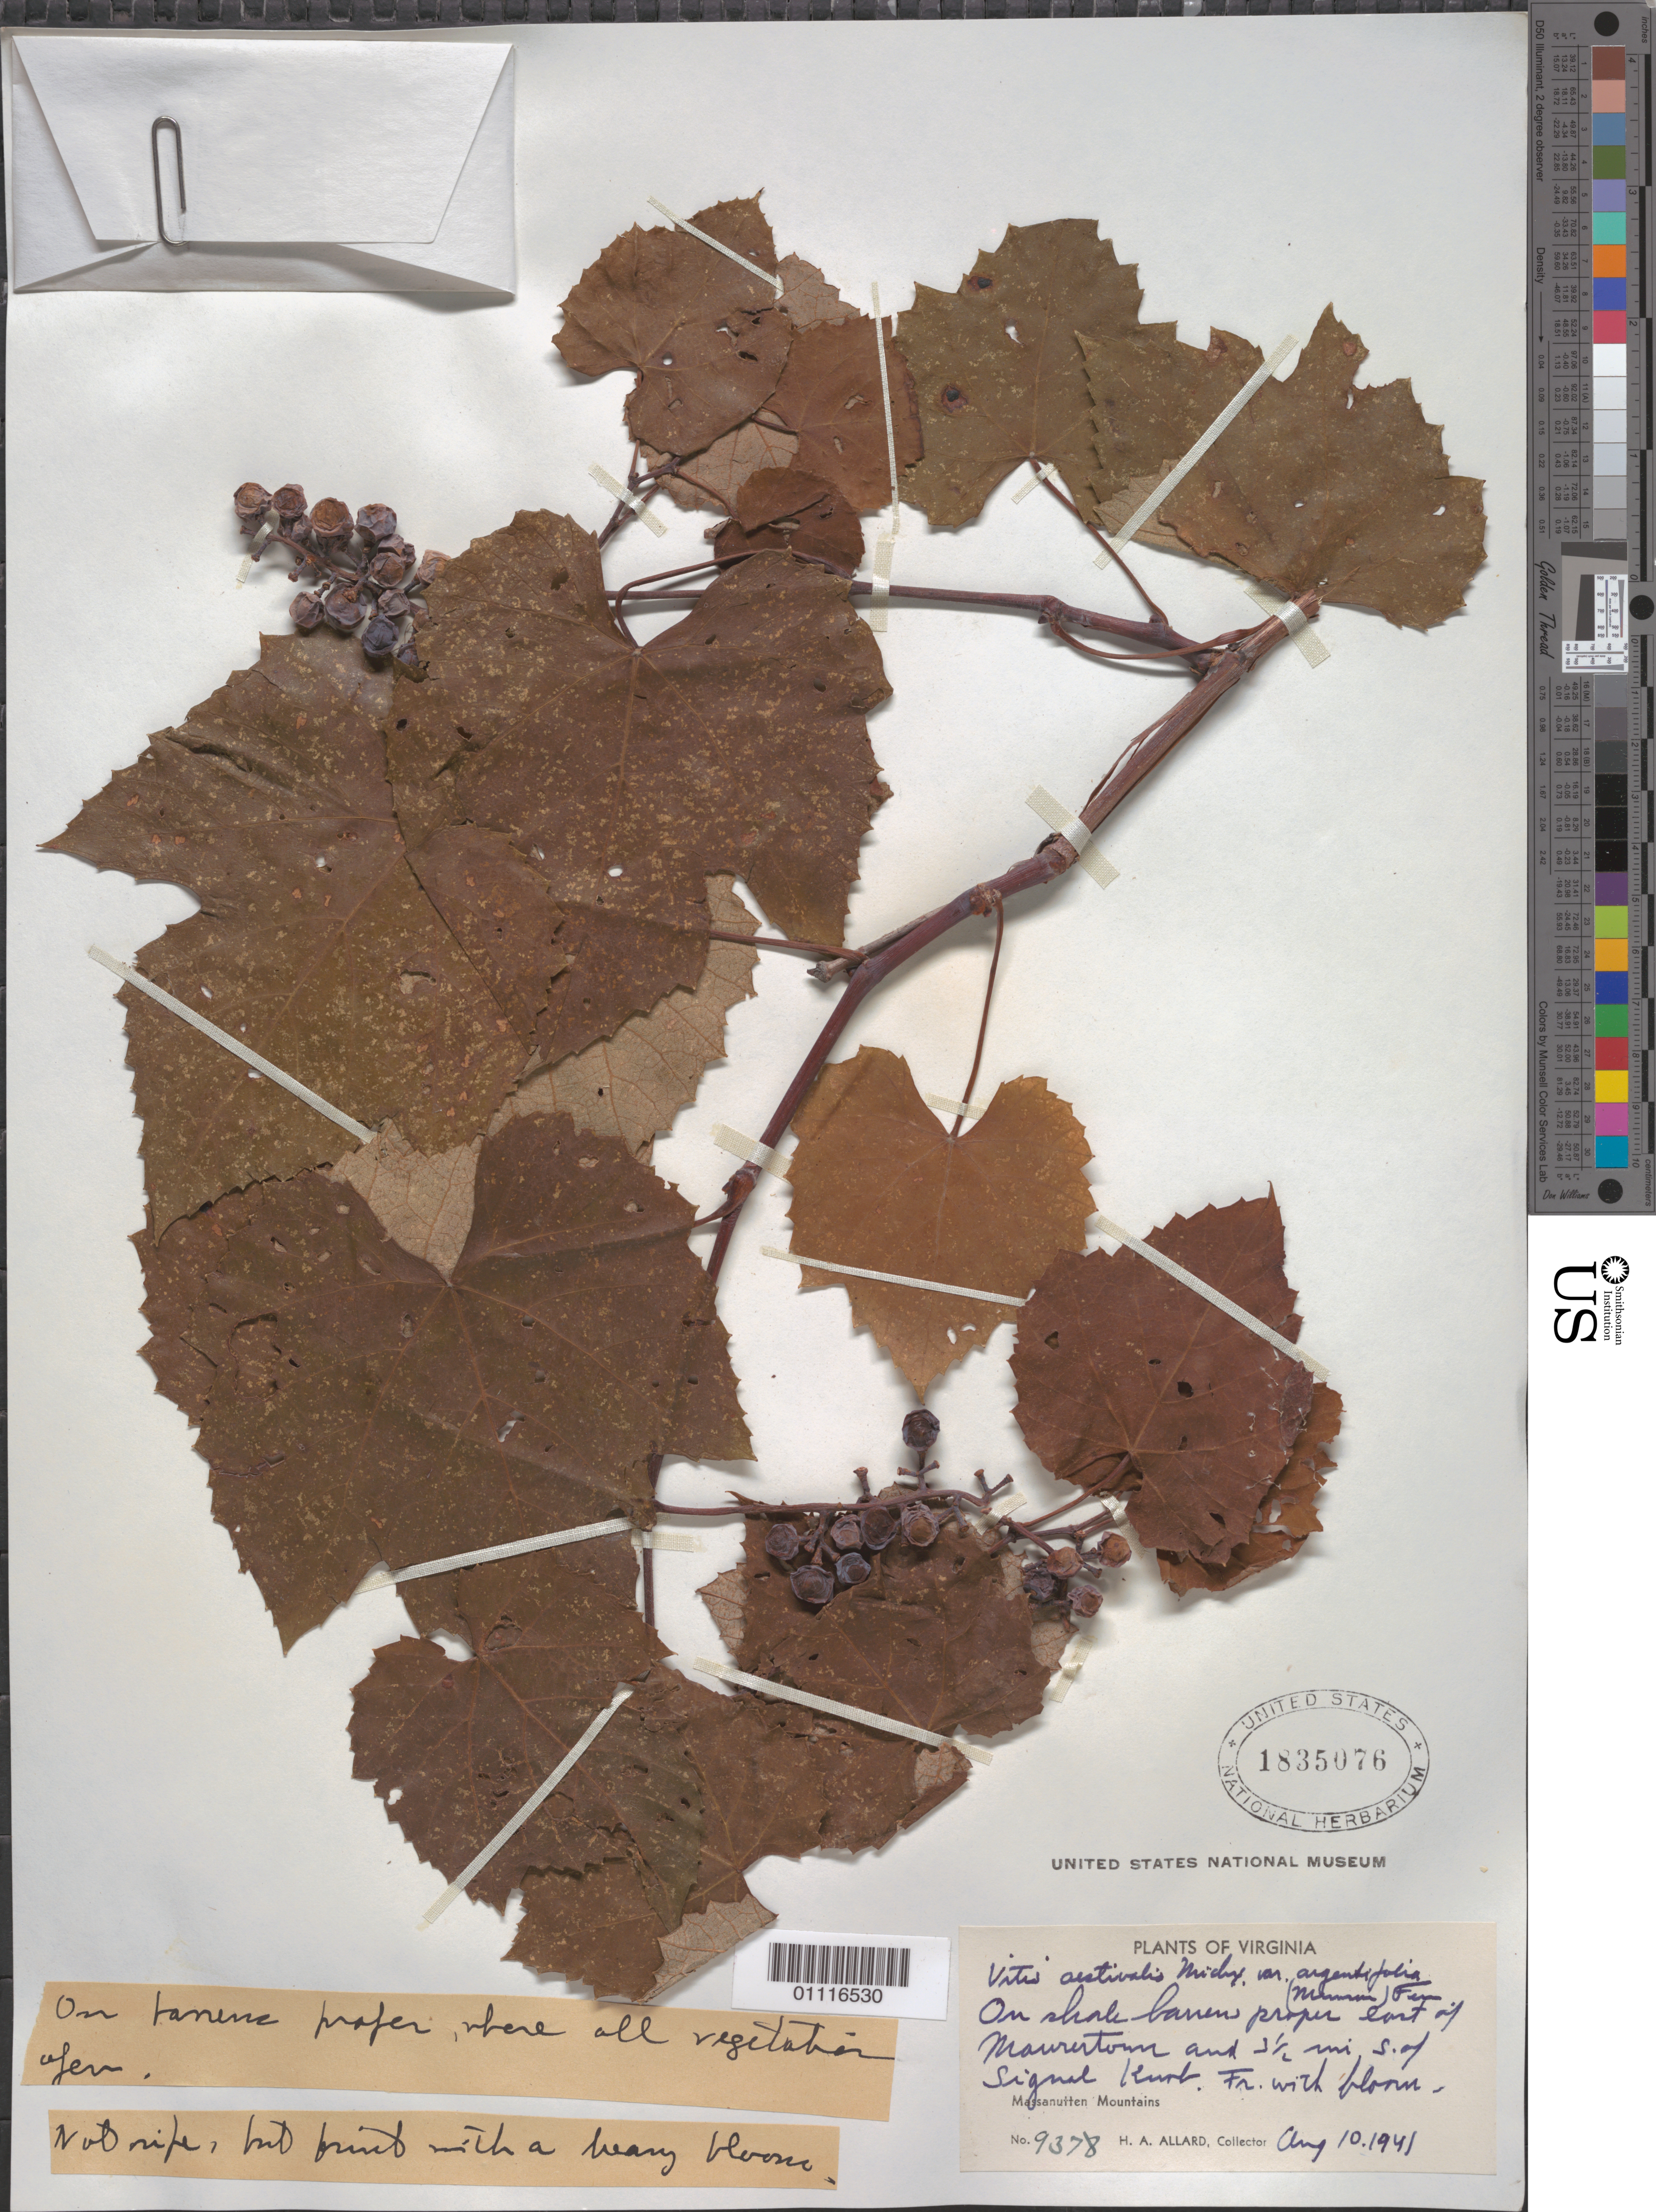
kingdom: Plantae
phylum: Tracheophyta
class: Magnoliopsida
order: Vitales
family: Vitaceae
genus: Vitis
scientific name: Vitis aestivalis var. argentifolia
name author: Michx.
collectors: H. A. Allard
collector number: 9378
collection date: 1941-08-10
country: United States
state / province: Virginia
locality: Massanutten Mountains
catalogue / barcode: US 1835076